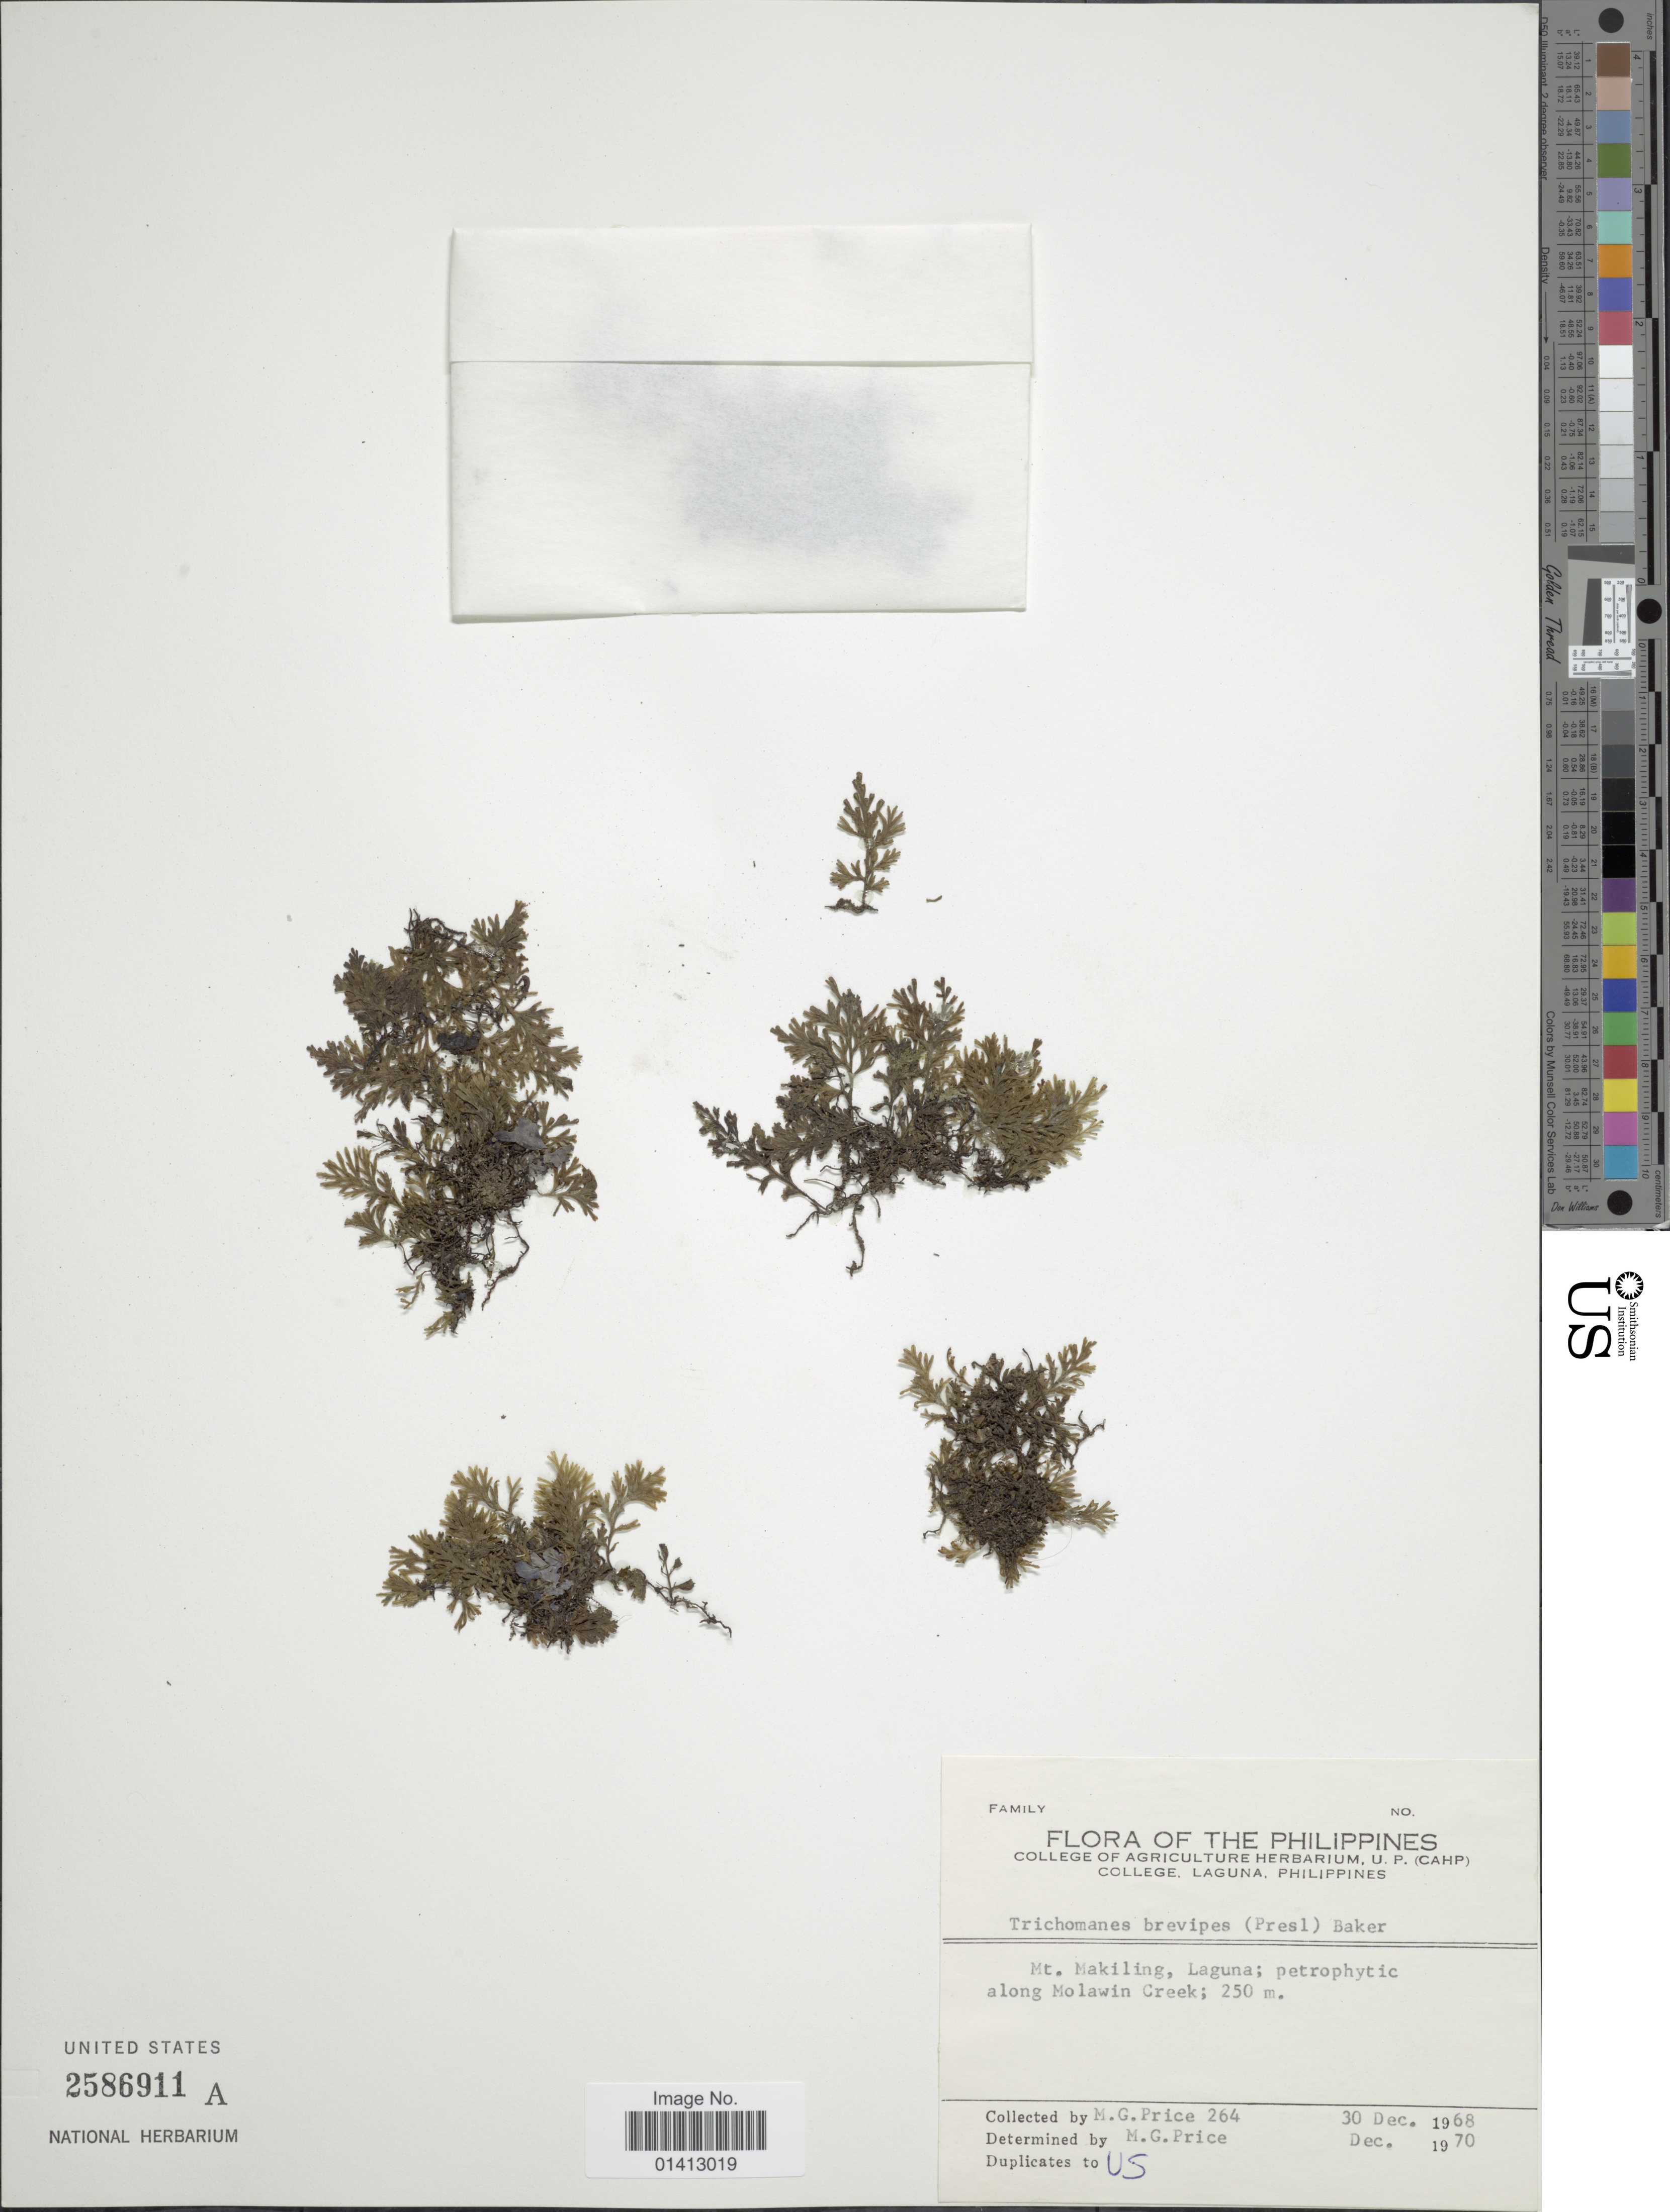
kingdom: Plantae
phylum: Tracheophyta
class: Polypodiopsida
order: Hymenophyllales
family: Hymenophyllaceae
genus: Crepidomanes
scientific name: Crepidomanes brevipes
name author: (C. Presl) Copel.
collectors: M. G. Price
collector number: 264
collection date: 1968-12-30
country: Philippines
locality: Mt Makiling, Laguna, Along Molawin Creek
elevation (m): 250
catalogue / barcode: US 2586911A